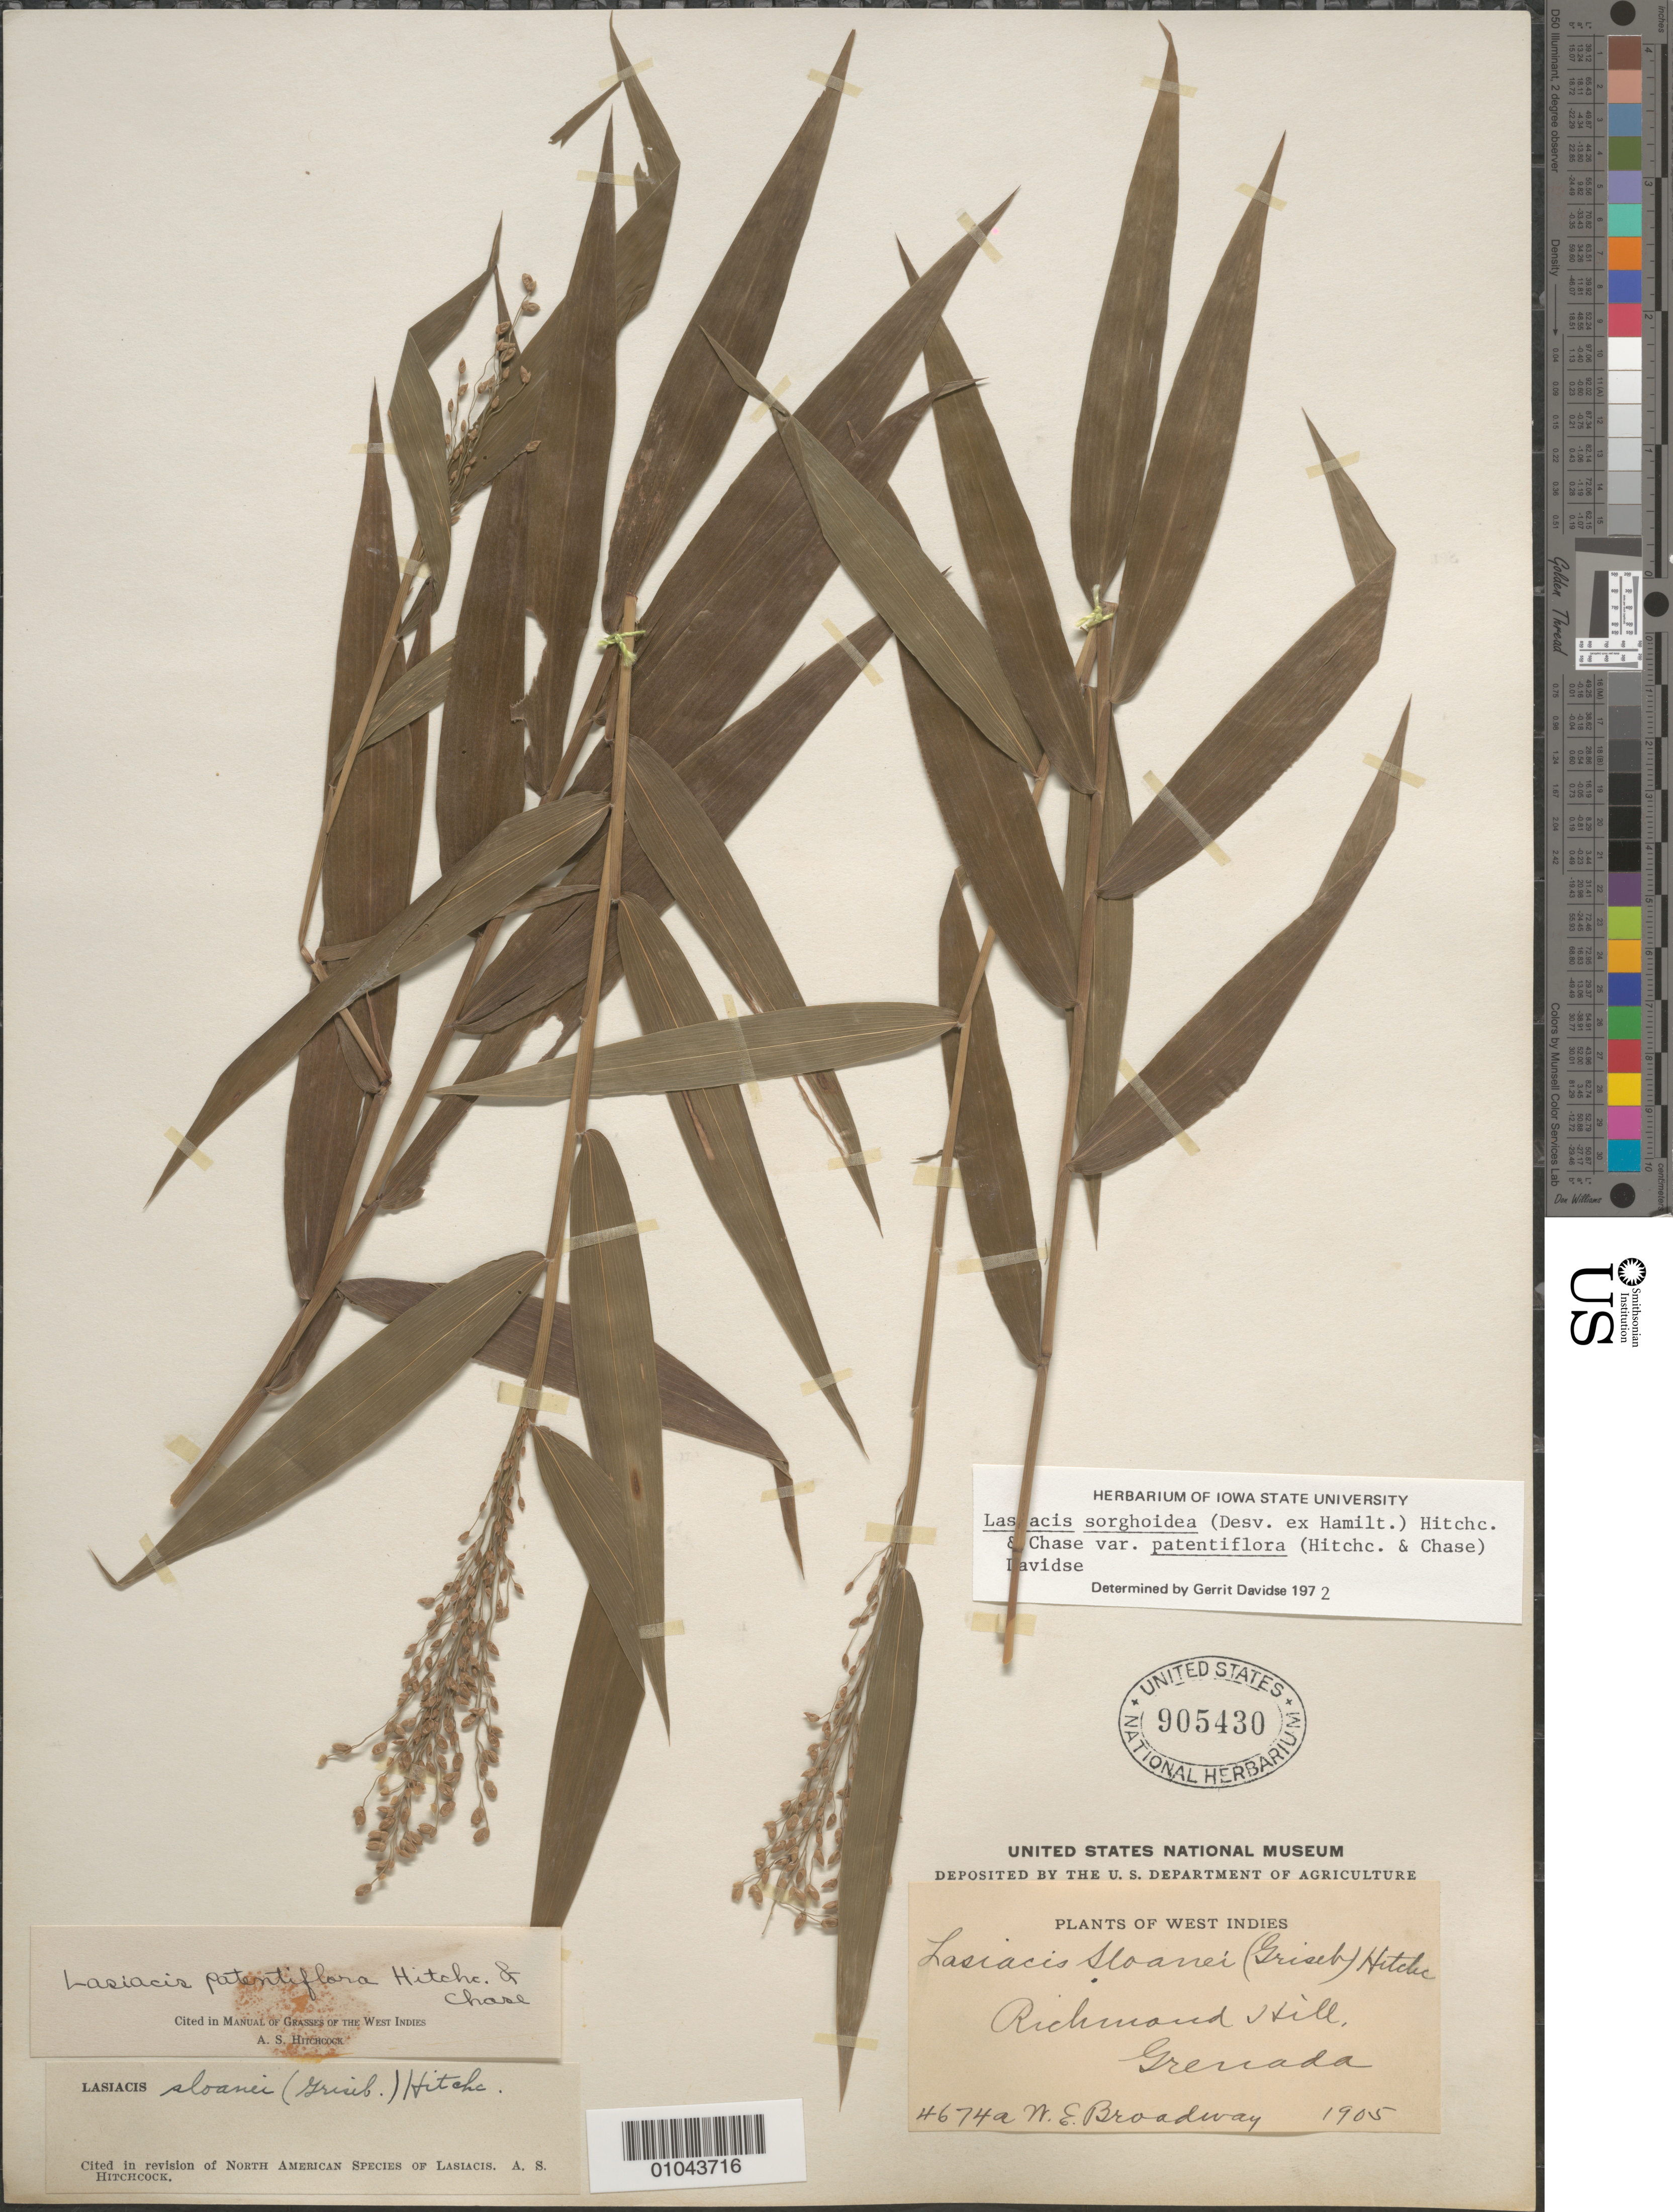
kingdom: Plantae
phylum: Tracheophyta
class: Liliopsida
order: Poales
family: Poaceae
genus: Lasiacis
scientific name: Lasiacis sorghoidea var. patentiflora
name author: (Hitchc. & Chase) Davidse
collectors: W. E. Broadway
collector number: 4674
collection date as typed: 01 Dec 1905 to 31 Dec 1905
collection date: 1905-12-01/1905-12-31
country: Grenada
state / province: Saint George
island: Grenada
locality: Richmond Hill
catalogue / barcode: US 905430